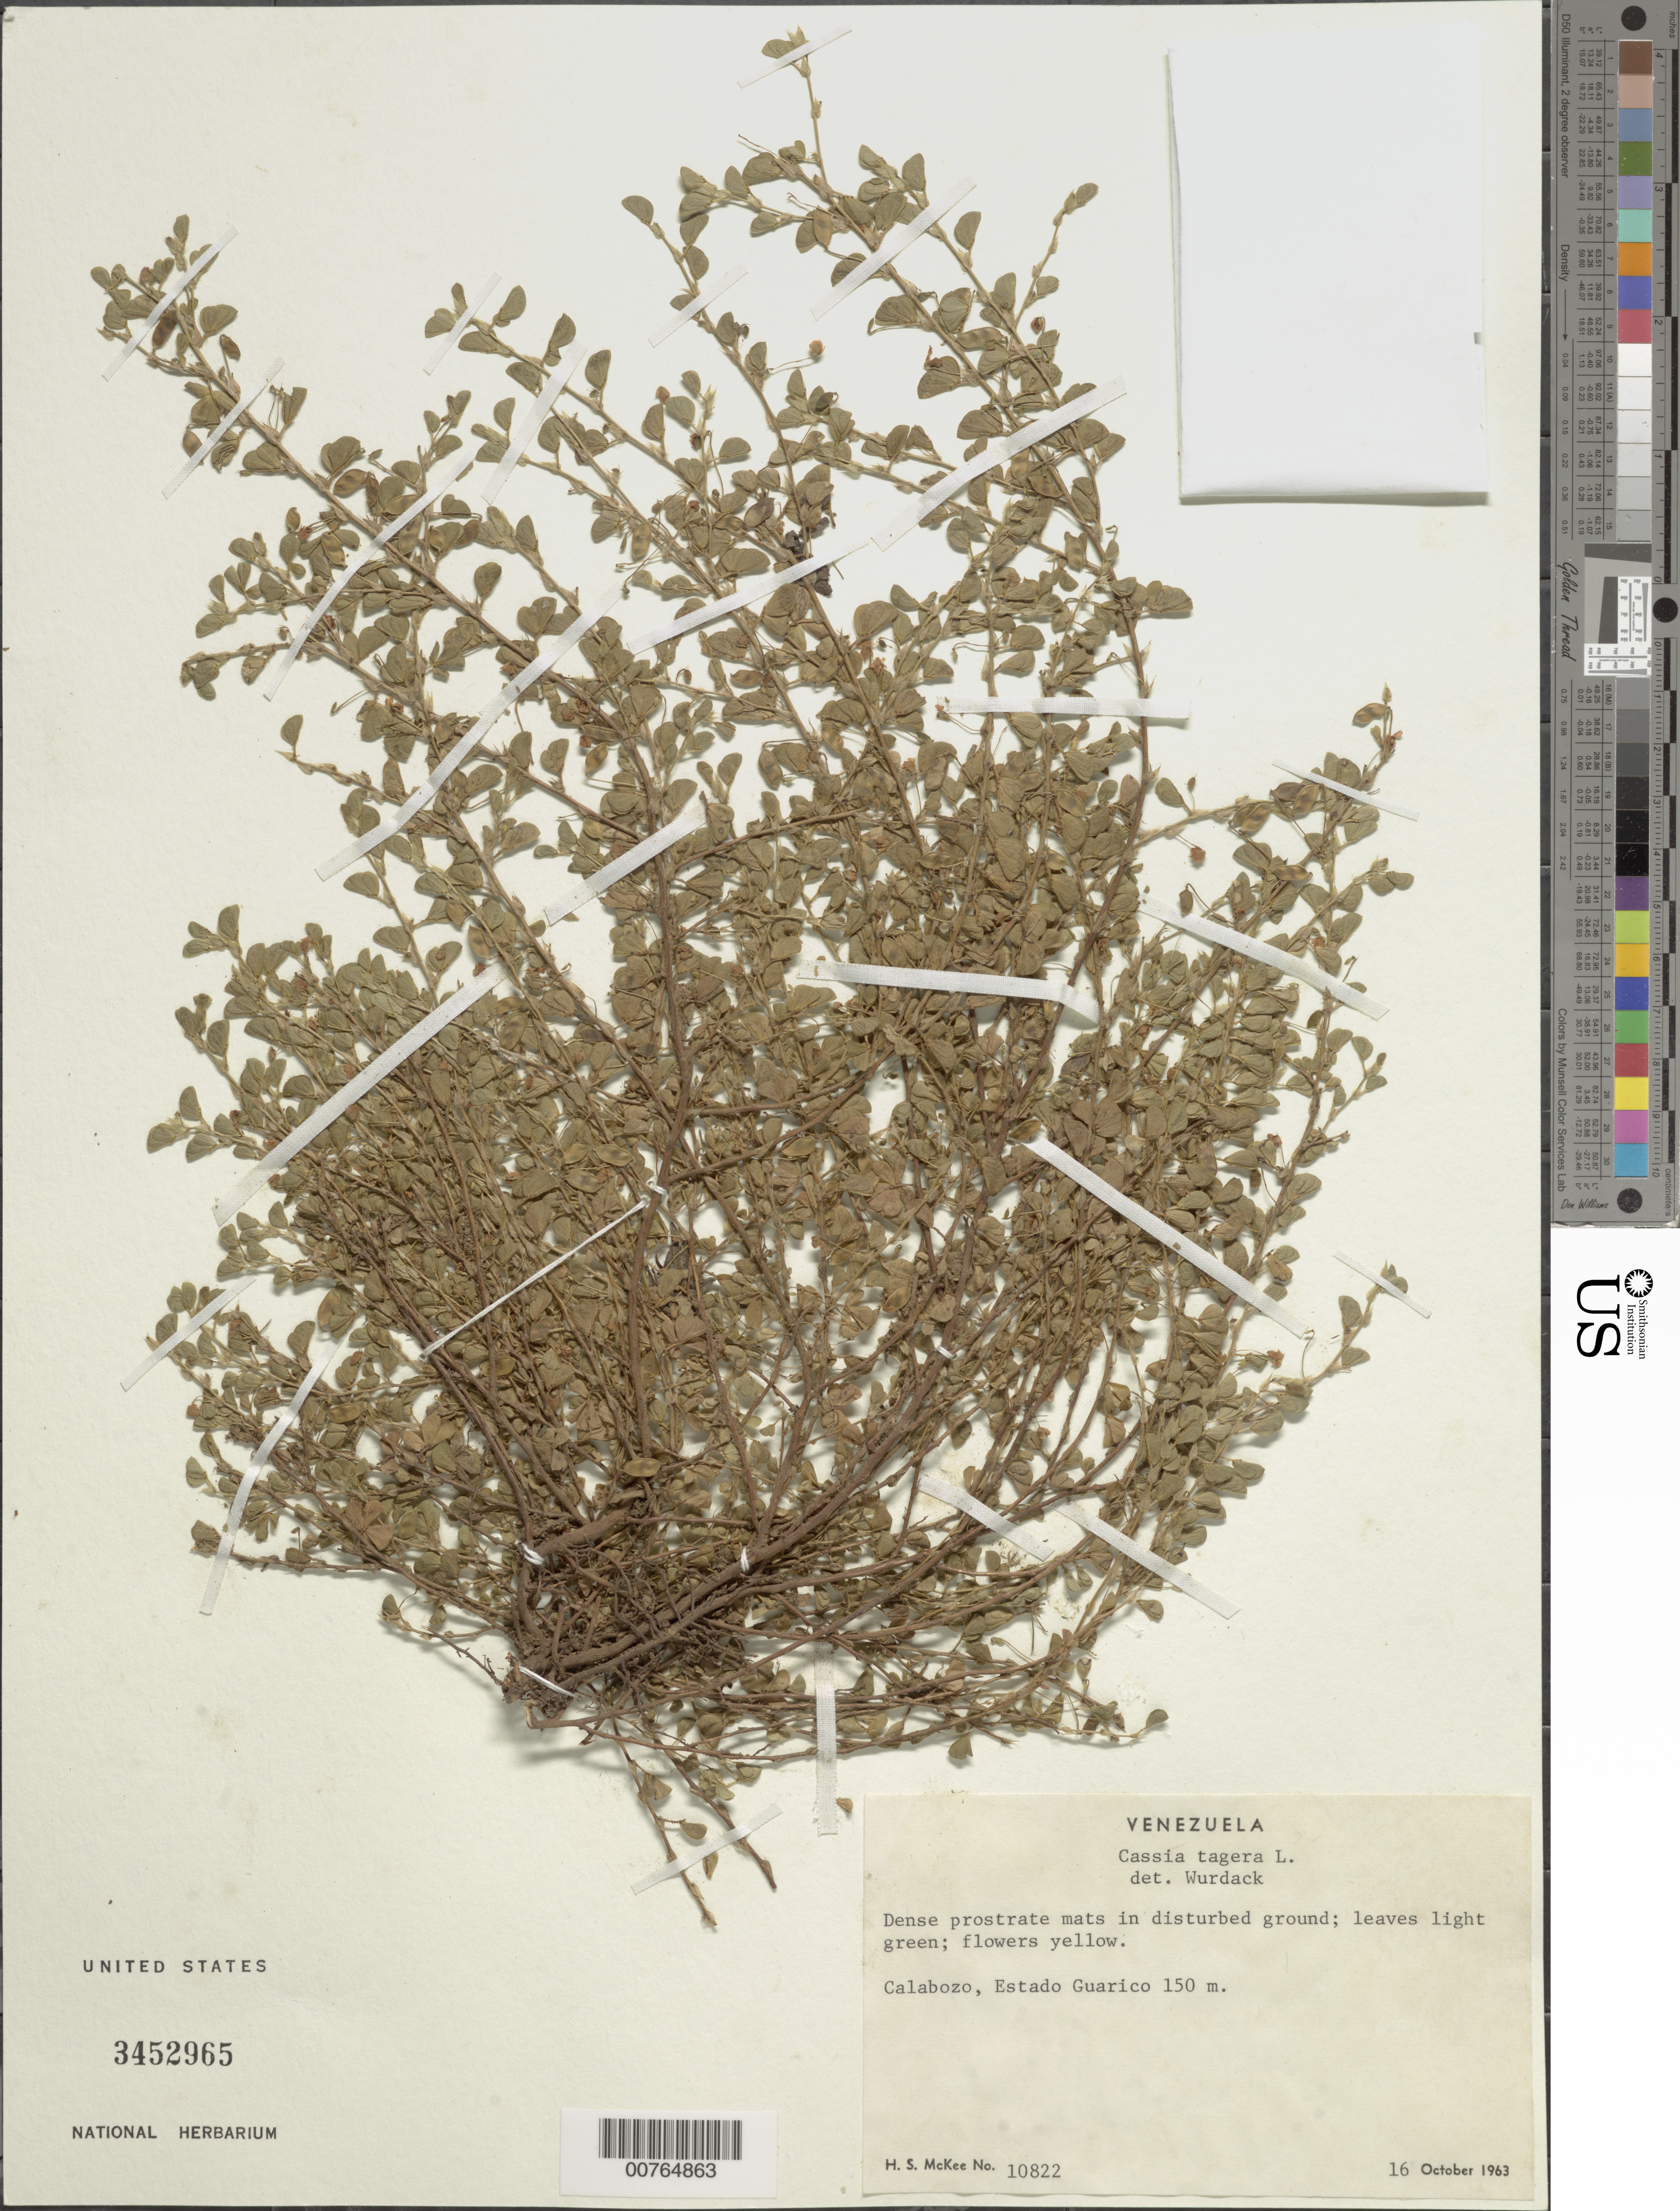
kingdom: Plantae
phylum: Tracheophyta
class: Magnoliopsida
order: Fabales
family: Fabaceae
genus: Chamaecrista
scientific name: Chamaecrista kunthiana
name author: (Schltdl. & Cham.) H.S. Irwin & Barneby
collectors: H. S. MacKee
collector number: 10822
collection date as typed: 16 Oct 1963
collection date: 1963-10-16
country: Venezuela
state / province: Guárico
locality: Calabozo.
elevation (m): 150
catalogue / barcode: US 3452965